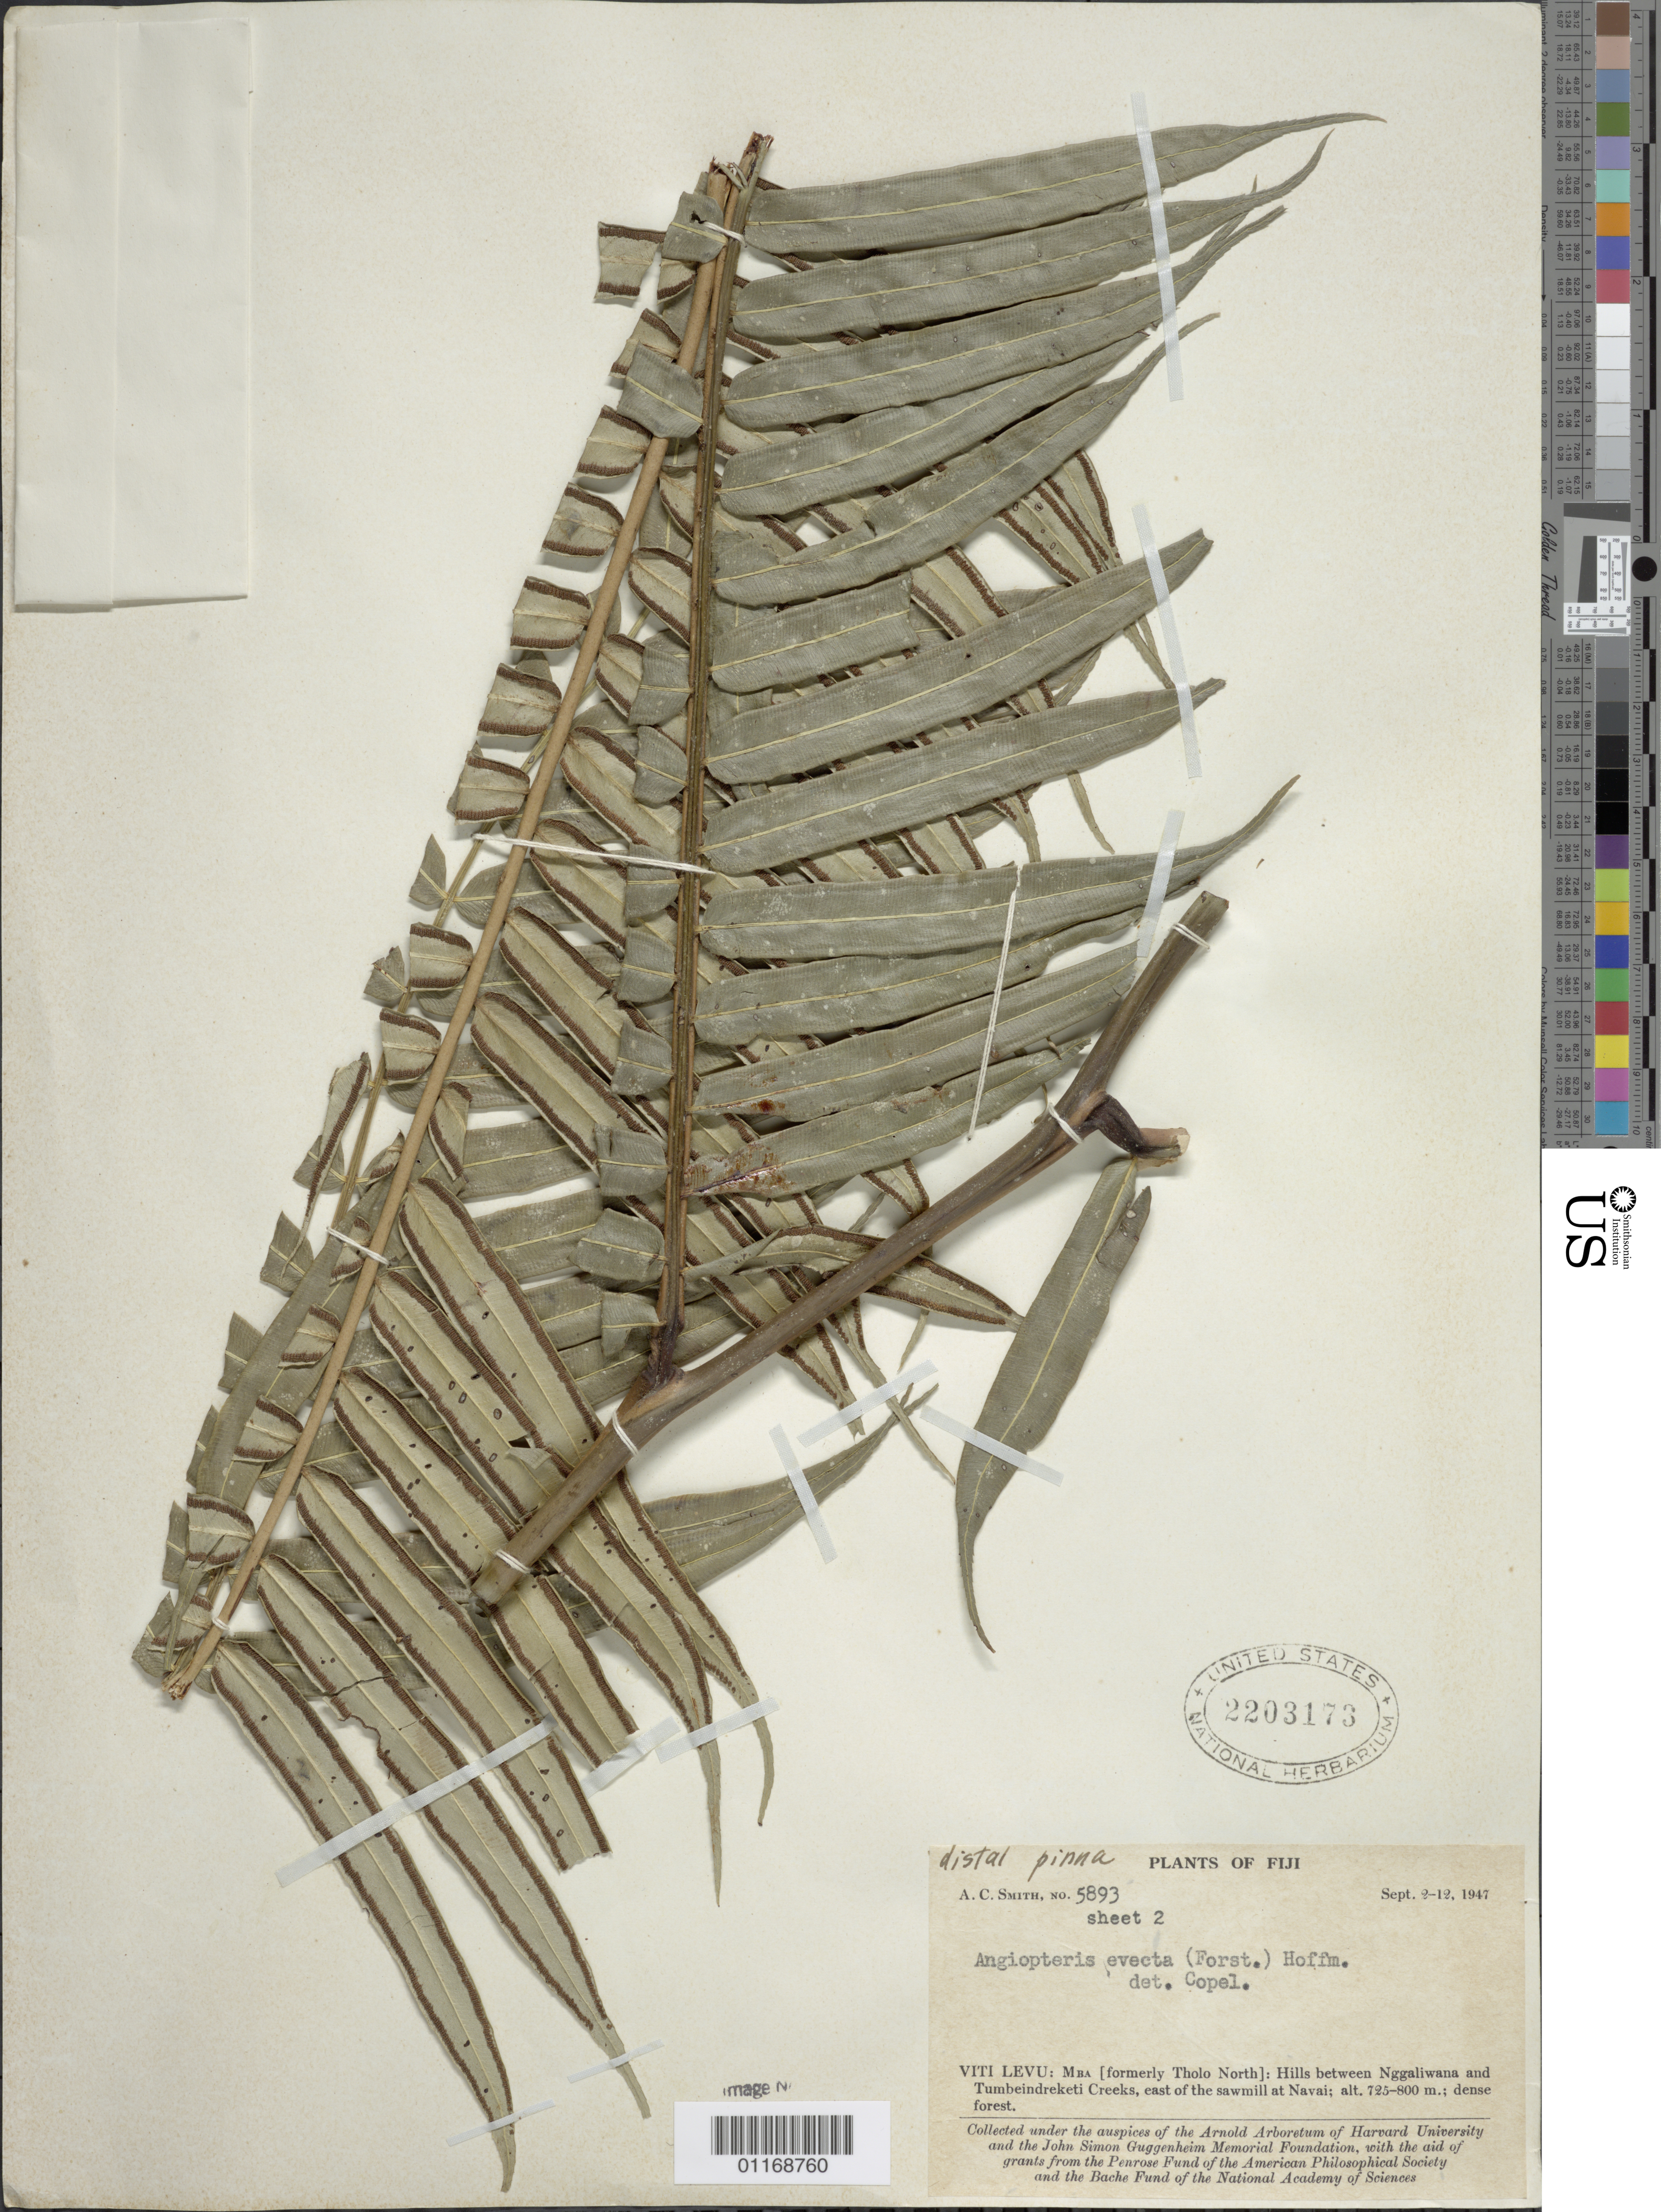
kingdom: Plantae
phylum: Tracheophyta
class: Polypodiopsida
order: Marattiales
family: Marattiaceae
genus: Angiopteris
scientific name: Angiopteris evecta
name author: (G. Forst.) Hoffm.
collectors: A. C. Smith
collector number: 5893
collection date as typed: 02 Sep 1947 to 12 Sep 1947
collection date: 1947-09-02/1947-09-12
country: Fiji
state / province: Western Division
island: Viti Levu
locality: Mba Prov., between nggaliwana and tumbeindreketi creeks, e of sawmill at navai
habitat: Dense forest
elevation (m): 725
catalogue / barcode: US 2203173